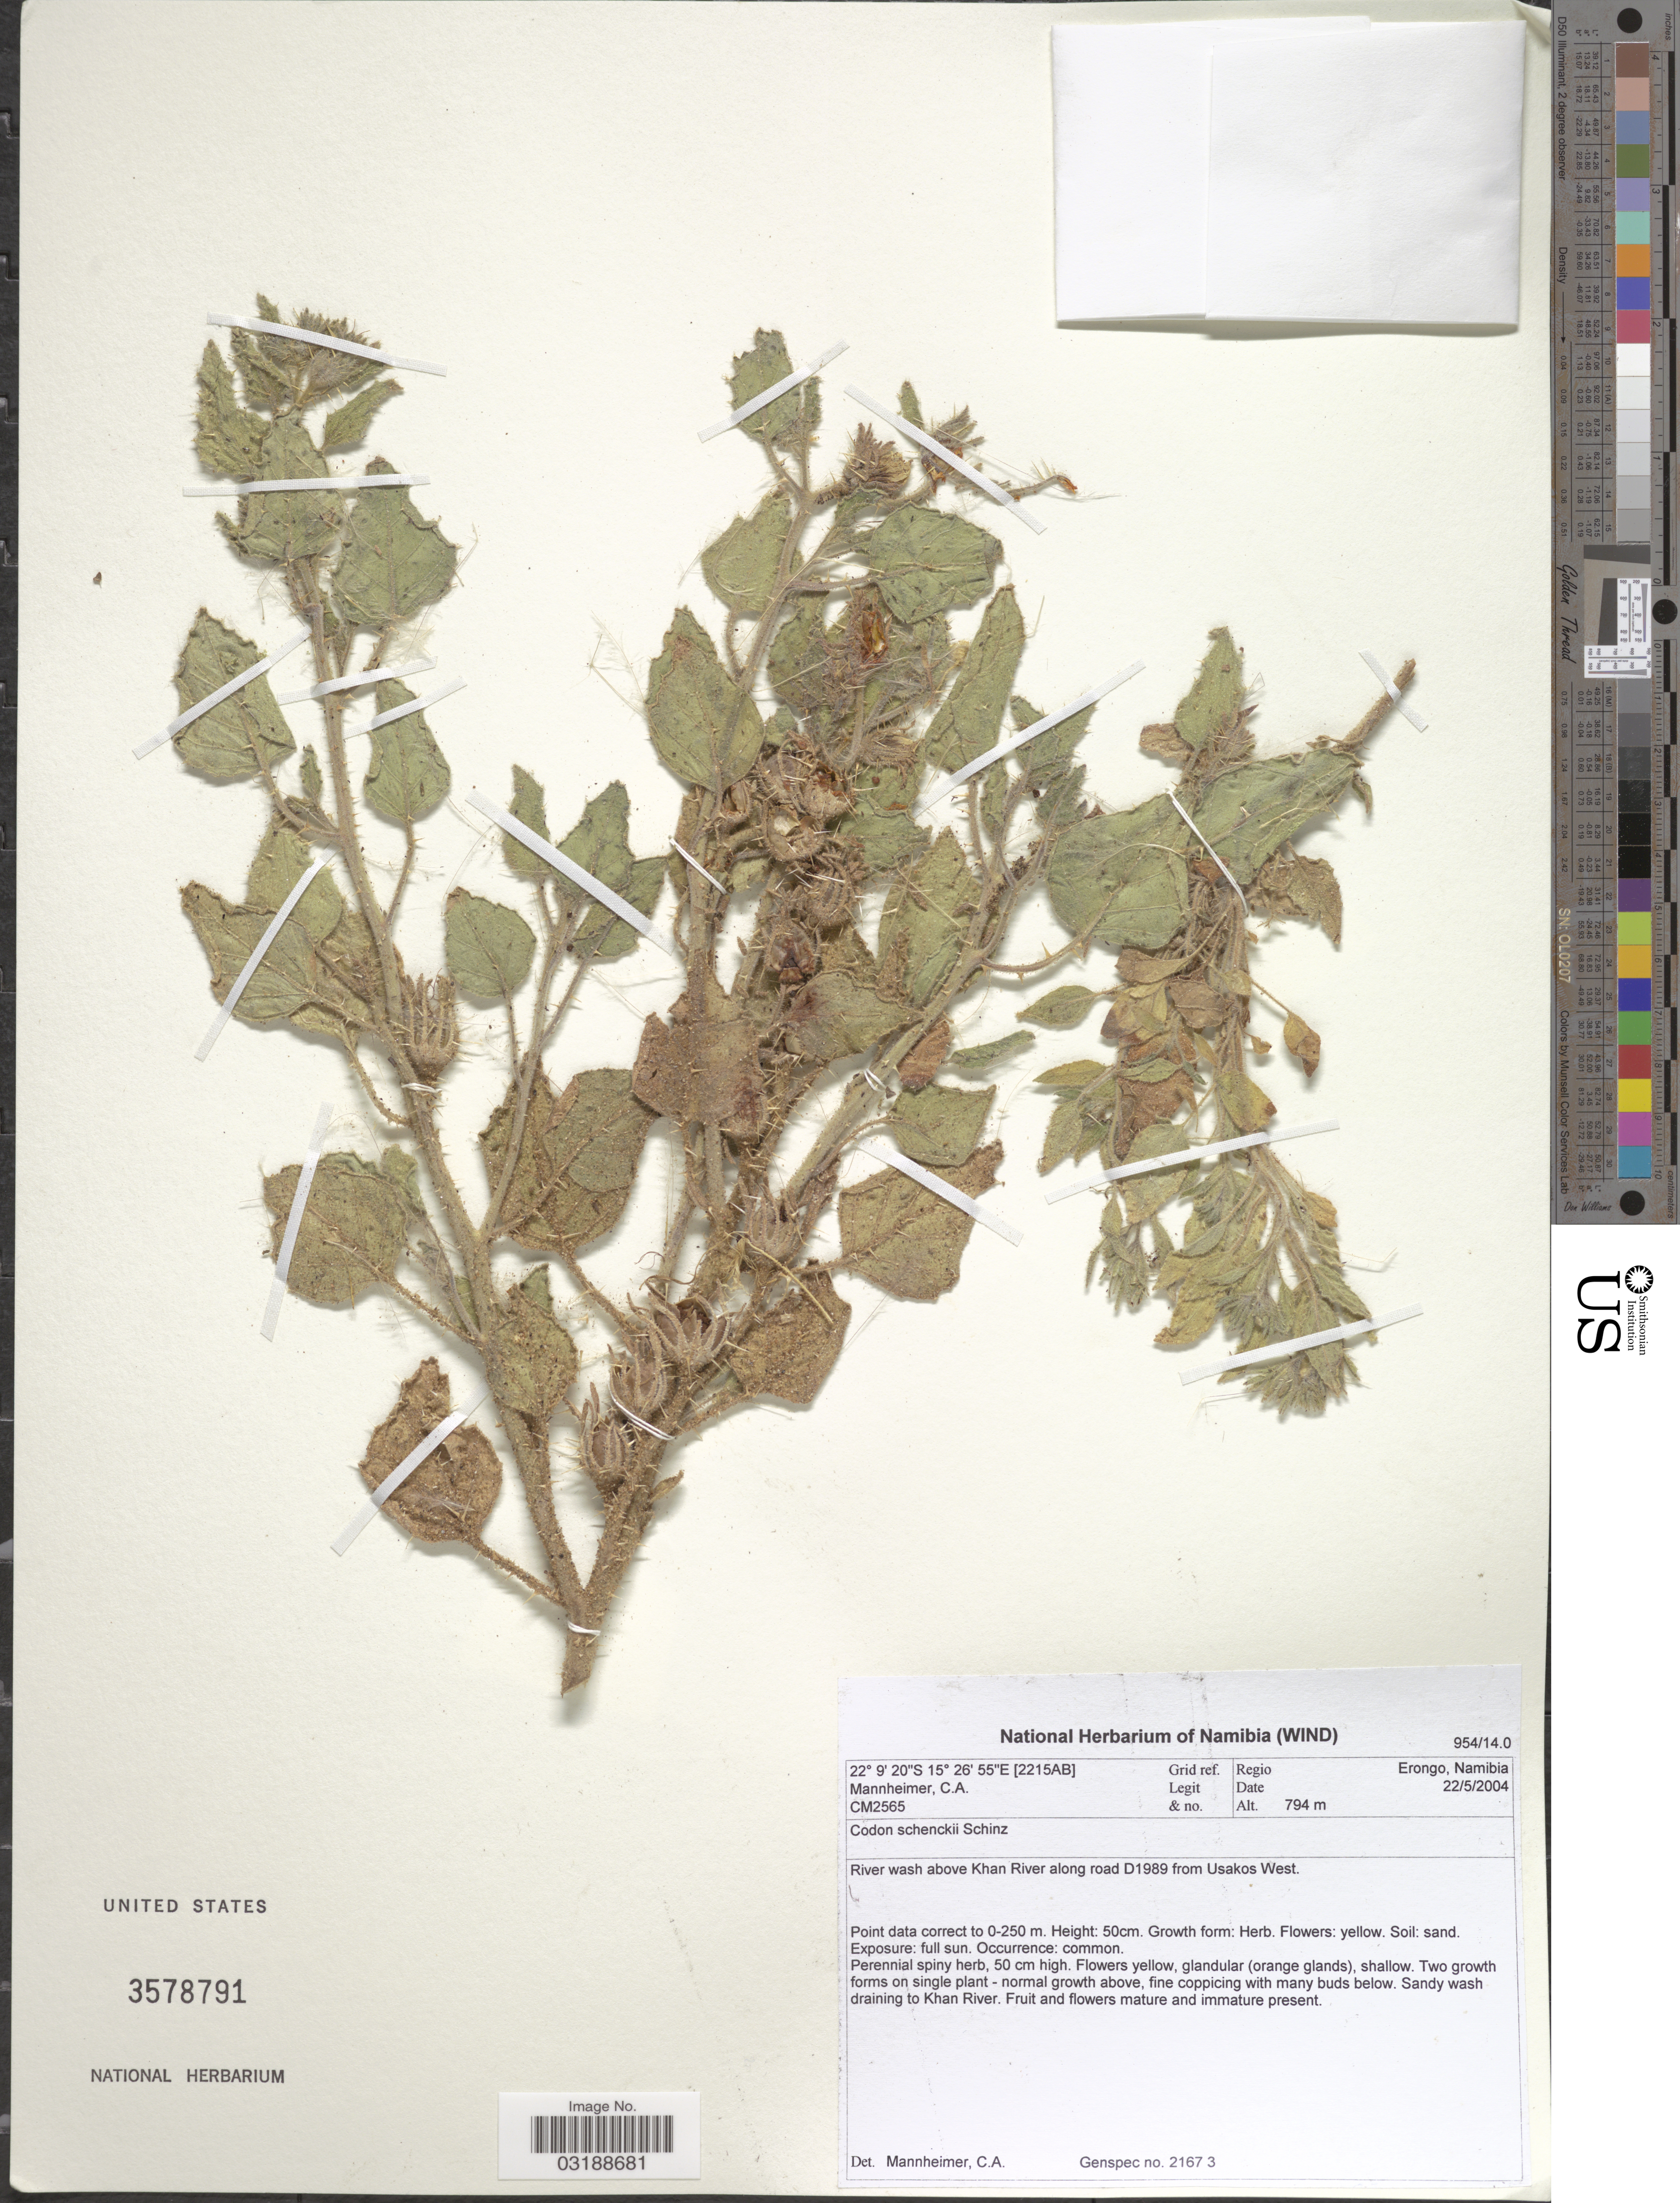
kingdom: Plantae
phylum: Tracheophyta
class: Magnoliopsida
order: Boraginales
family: Codonaceae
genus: Codon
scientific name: Codon schenckii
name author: Schinz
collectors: C. A. Mannheimer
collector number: CM2565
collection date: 2004-05-22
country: Namibia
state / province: Erongo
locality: [2215AB] Grid ref. Regio Erongo, Namibia. River wash above Khan River along road D1989 from Usakos West.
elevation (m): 794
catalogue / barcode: US 3578791